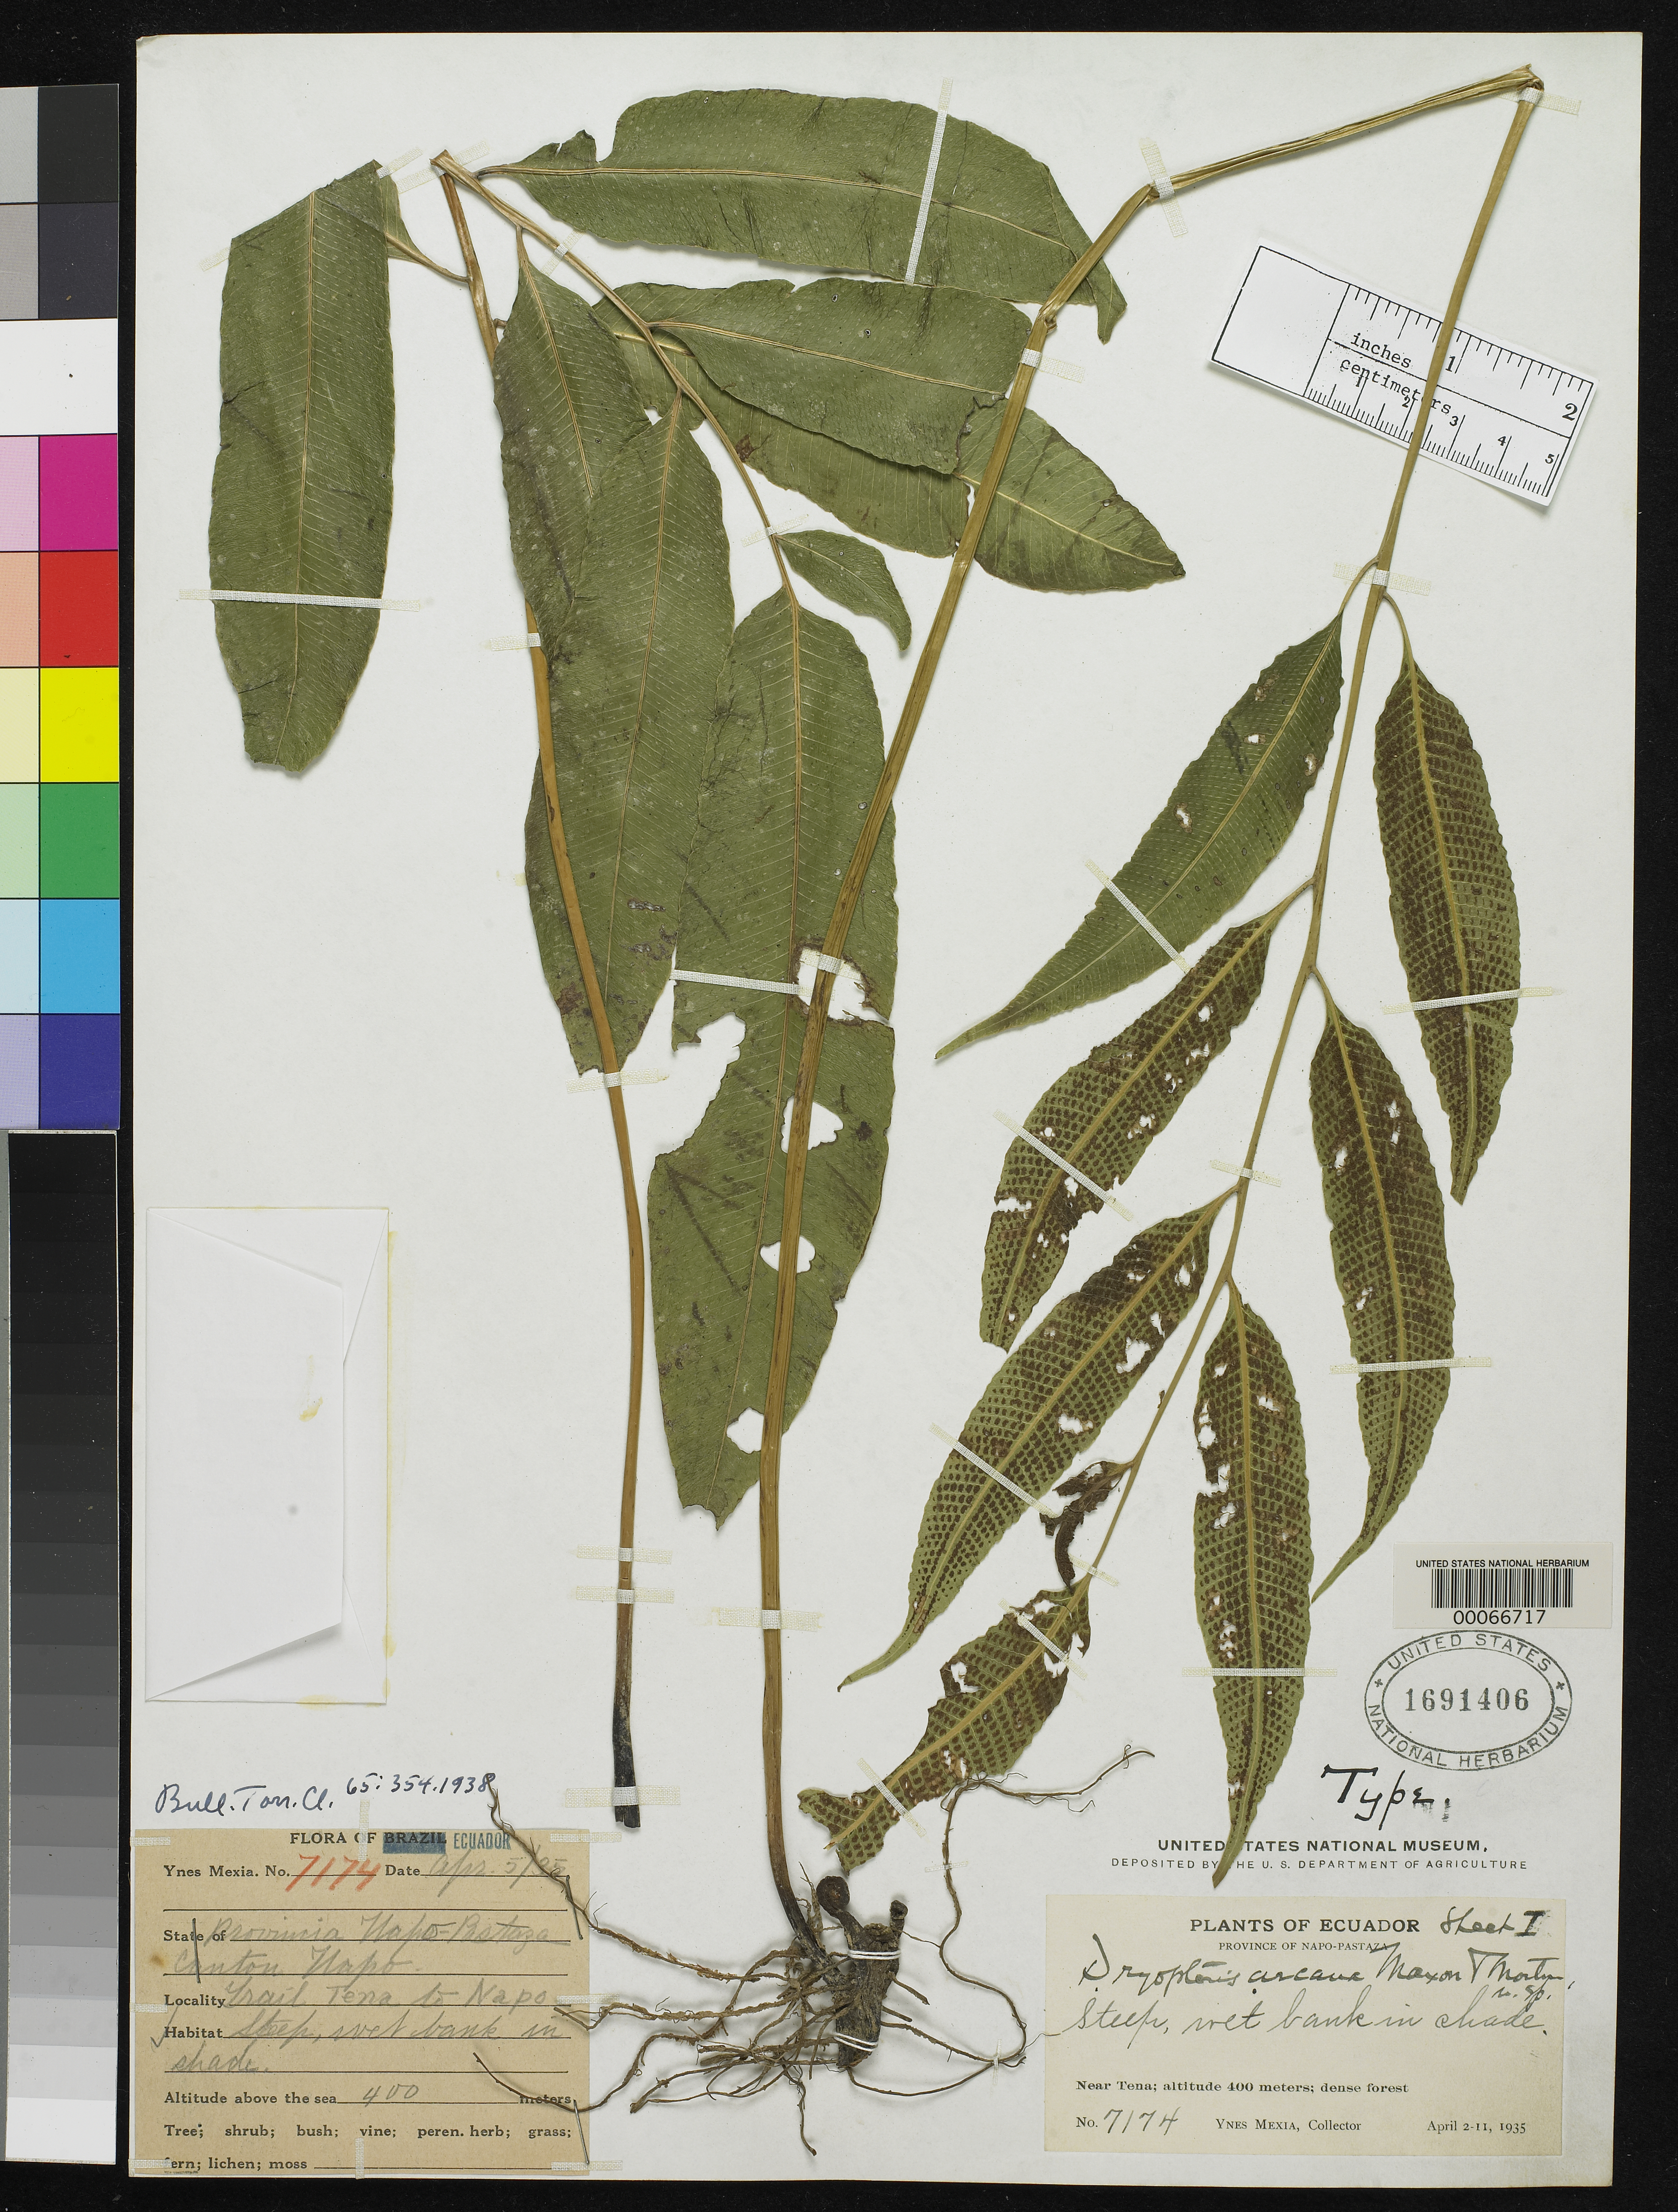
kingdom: Plantae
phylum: Tracheophyta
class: Polypodiopsida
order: Polypodiales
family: Dryopteridaceae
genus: Dryopteris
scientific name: Dryopteris arcana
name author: Maxon & C.V. Morton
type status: Holotype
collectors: Y. Mexia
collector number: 7174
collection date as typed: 02 Apr 1935 to 11 Apr 1935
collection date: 1935-04-02/1935-04-11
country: Ecuador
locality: Near Tena, province of Napo-Pastaza.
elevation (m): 400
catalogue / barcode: US 1691406